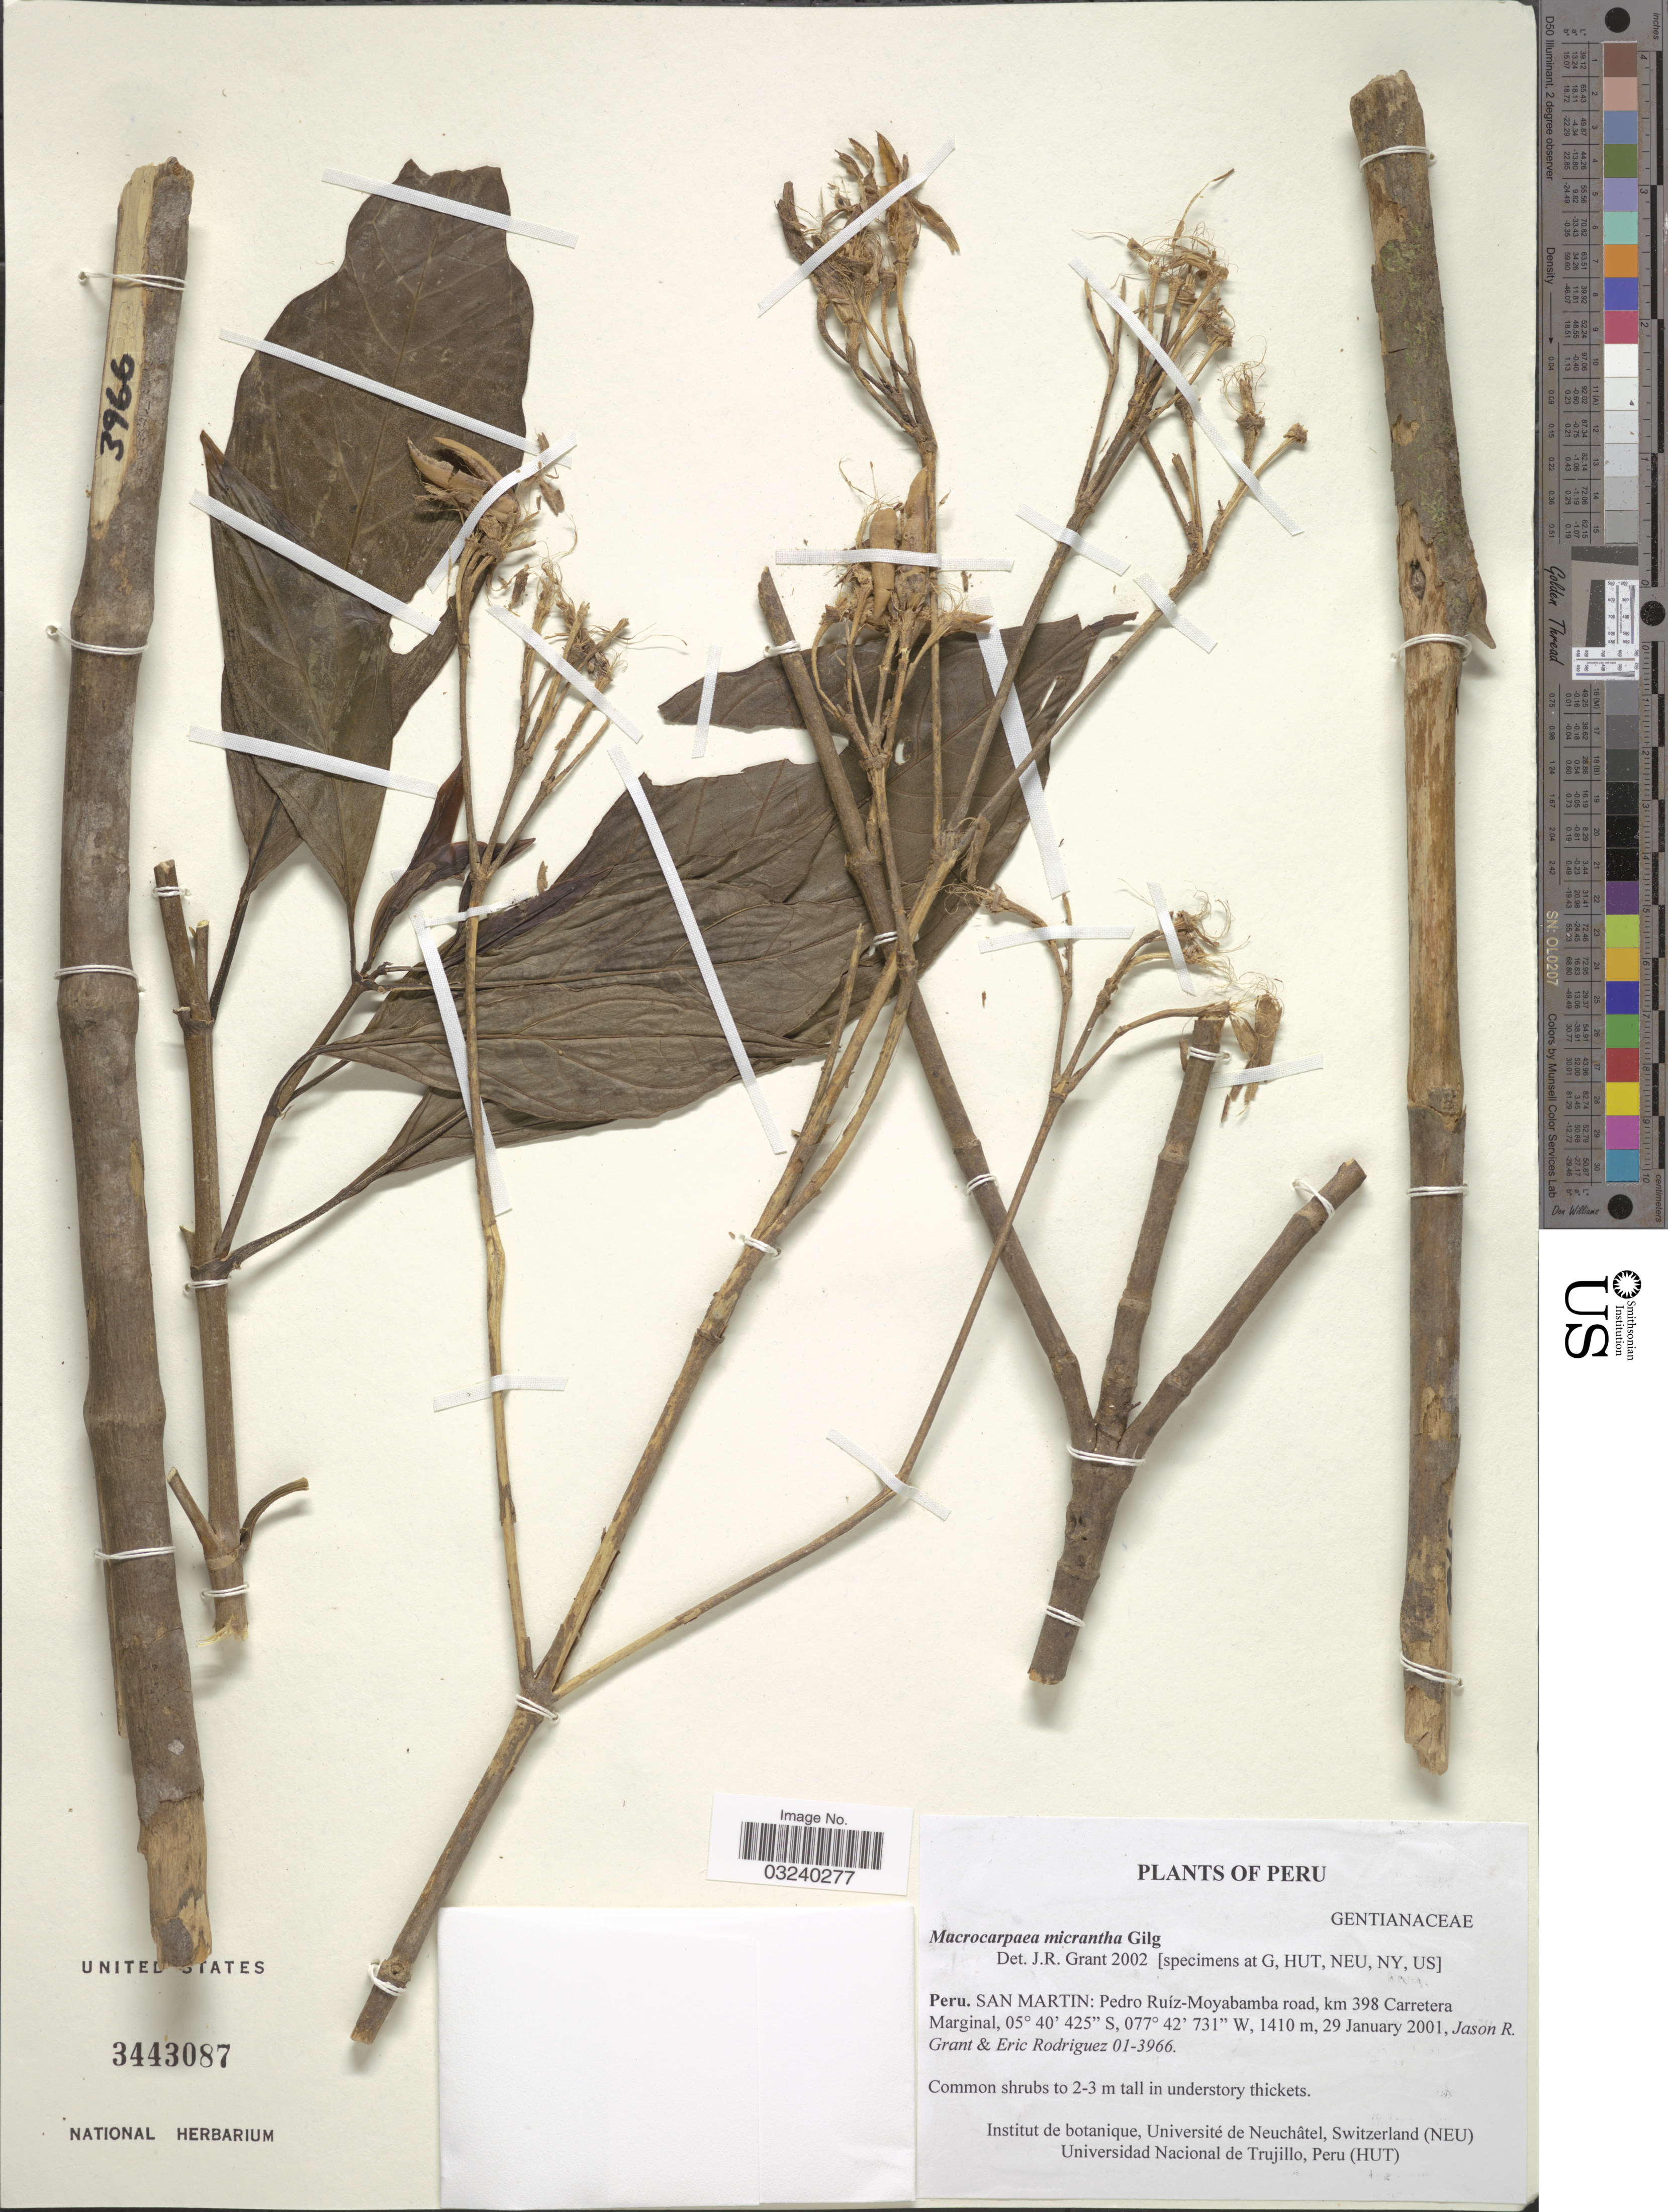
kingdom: Plantae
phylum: Tracheophyta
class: Magnoliopsida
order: Gentianales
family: Gentianaceae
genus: Macrocarpaea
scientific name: Macrocarpaea micrantha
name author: Gilg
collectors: J. R. Grant & E. Rodriguez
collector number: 01-3966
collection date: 2001-01-29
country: Peru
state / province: San Martín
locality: Pedro Ruíz-Moyabamba road, km 398 Carretera Marginal.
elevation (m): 1410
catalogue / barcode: US 3443087